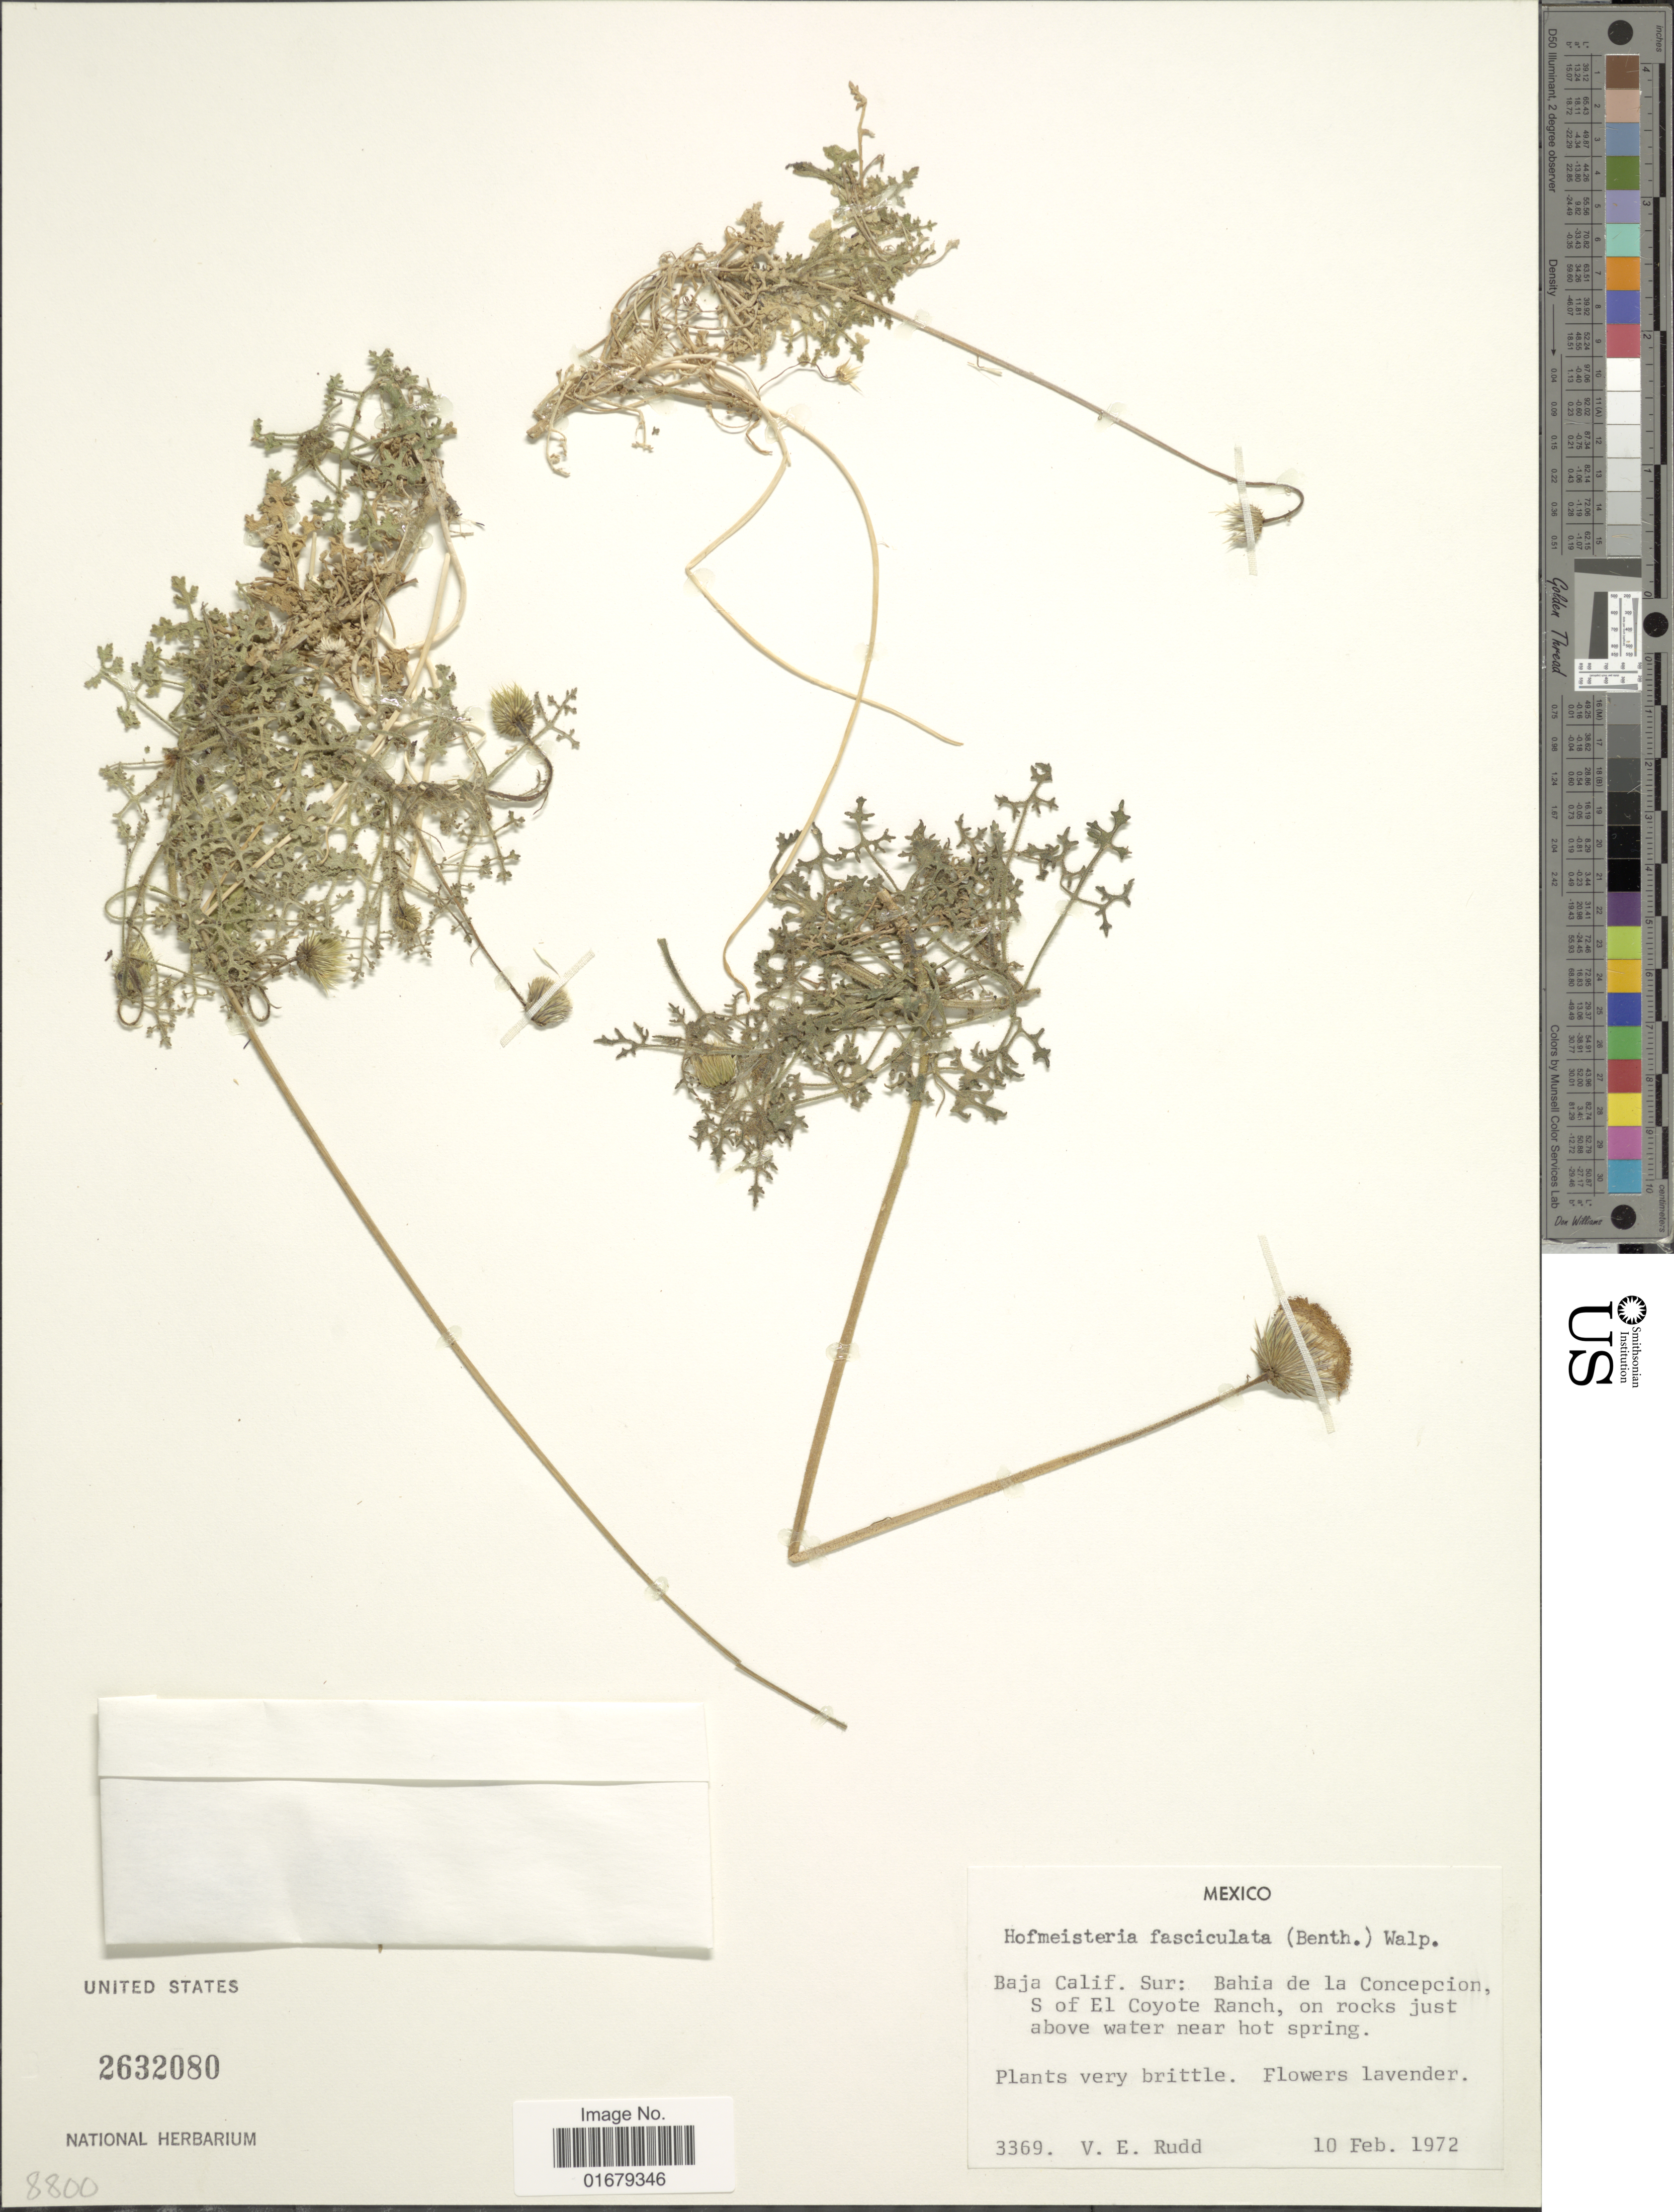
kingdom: Plantae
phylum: Tracheophyta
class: Magnoliopsida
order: Asterales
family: Asteraceae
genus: Hofmeisteria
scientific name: Hofmeisteria fasciculata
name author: (Benth.) Walp.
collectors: V. E. Rudd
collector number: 3369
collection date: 1972-02-10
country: Mexico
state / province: Baja California Sur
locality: Bahia de la Concepcion S of El Coyote Ranch, on rocks just above water near hot spring.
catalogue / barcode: US 2632080